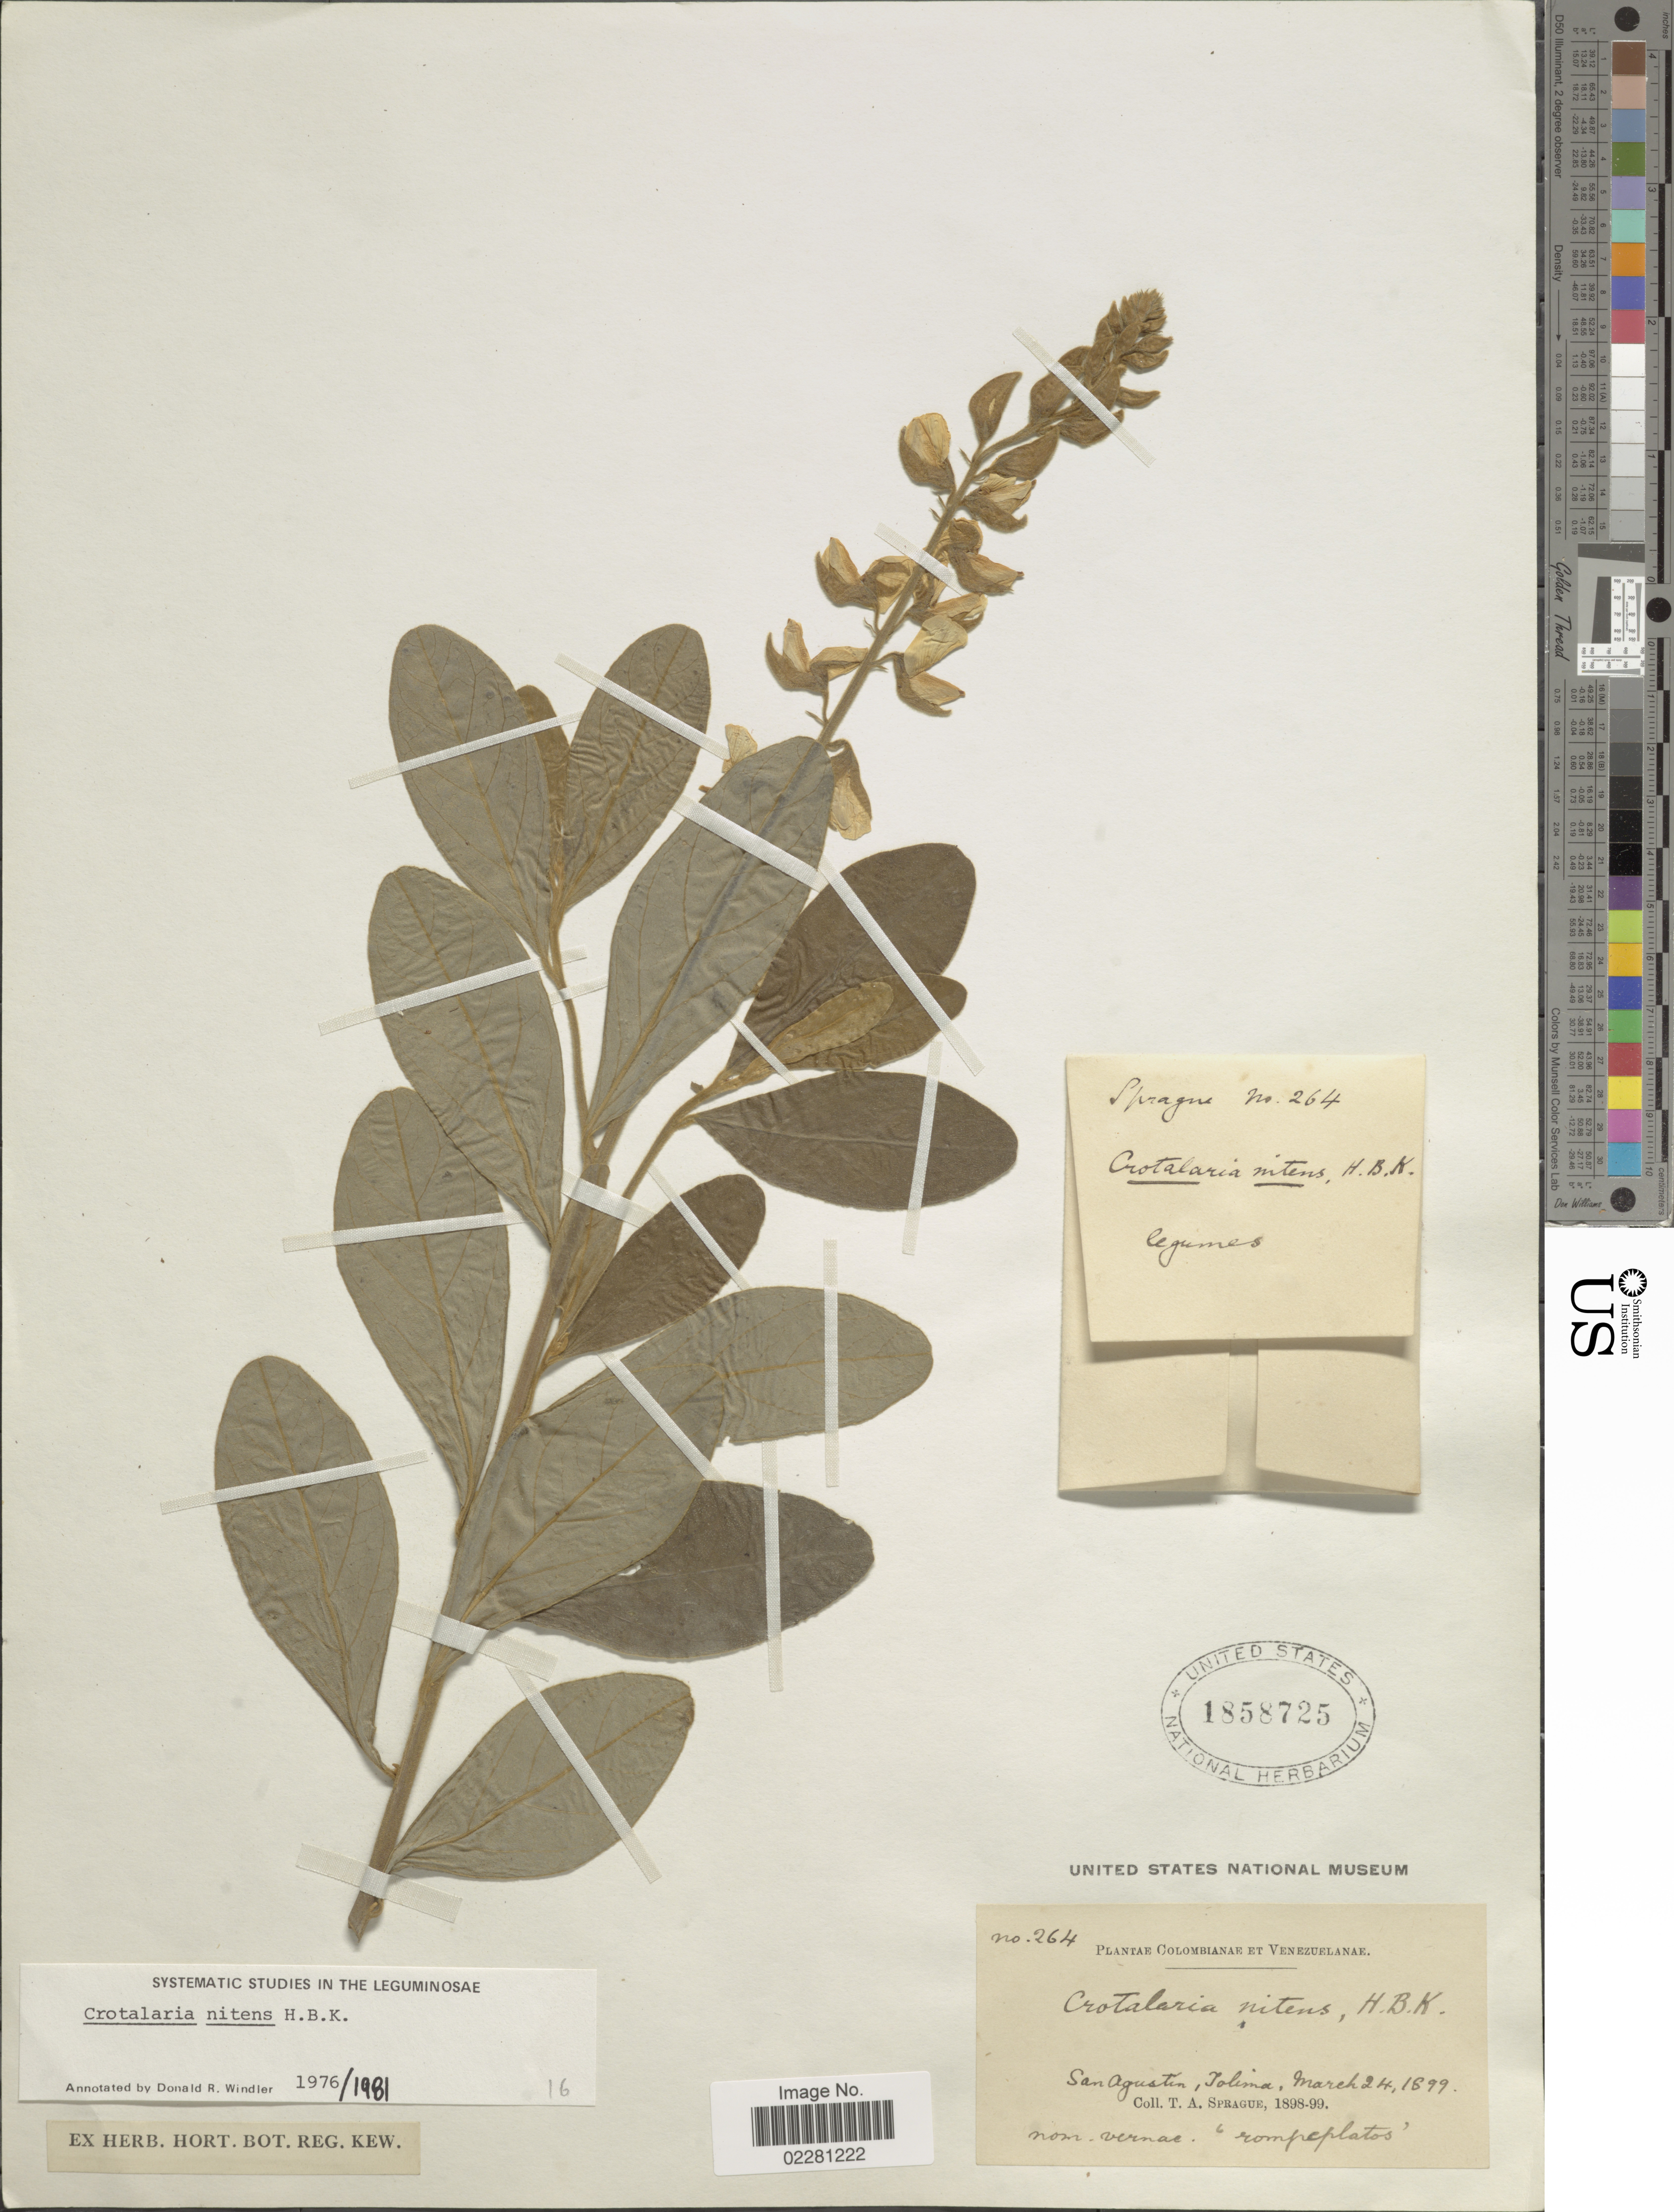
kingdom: Plantae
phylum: Tracheophyta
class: Magnoliopsida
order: Fabales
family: Fabaceae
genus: Crotalaria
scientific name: Crotalaria nitens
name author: Kunth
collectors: T. A. Sprague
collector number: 264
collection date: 1899-03-24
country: Colombia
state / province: Tolima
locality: San Agustin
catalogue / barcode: US 1858725